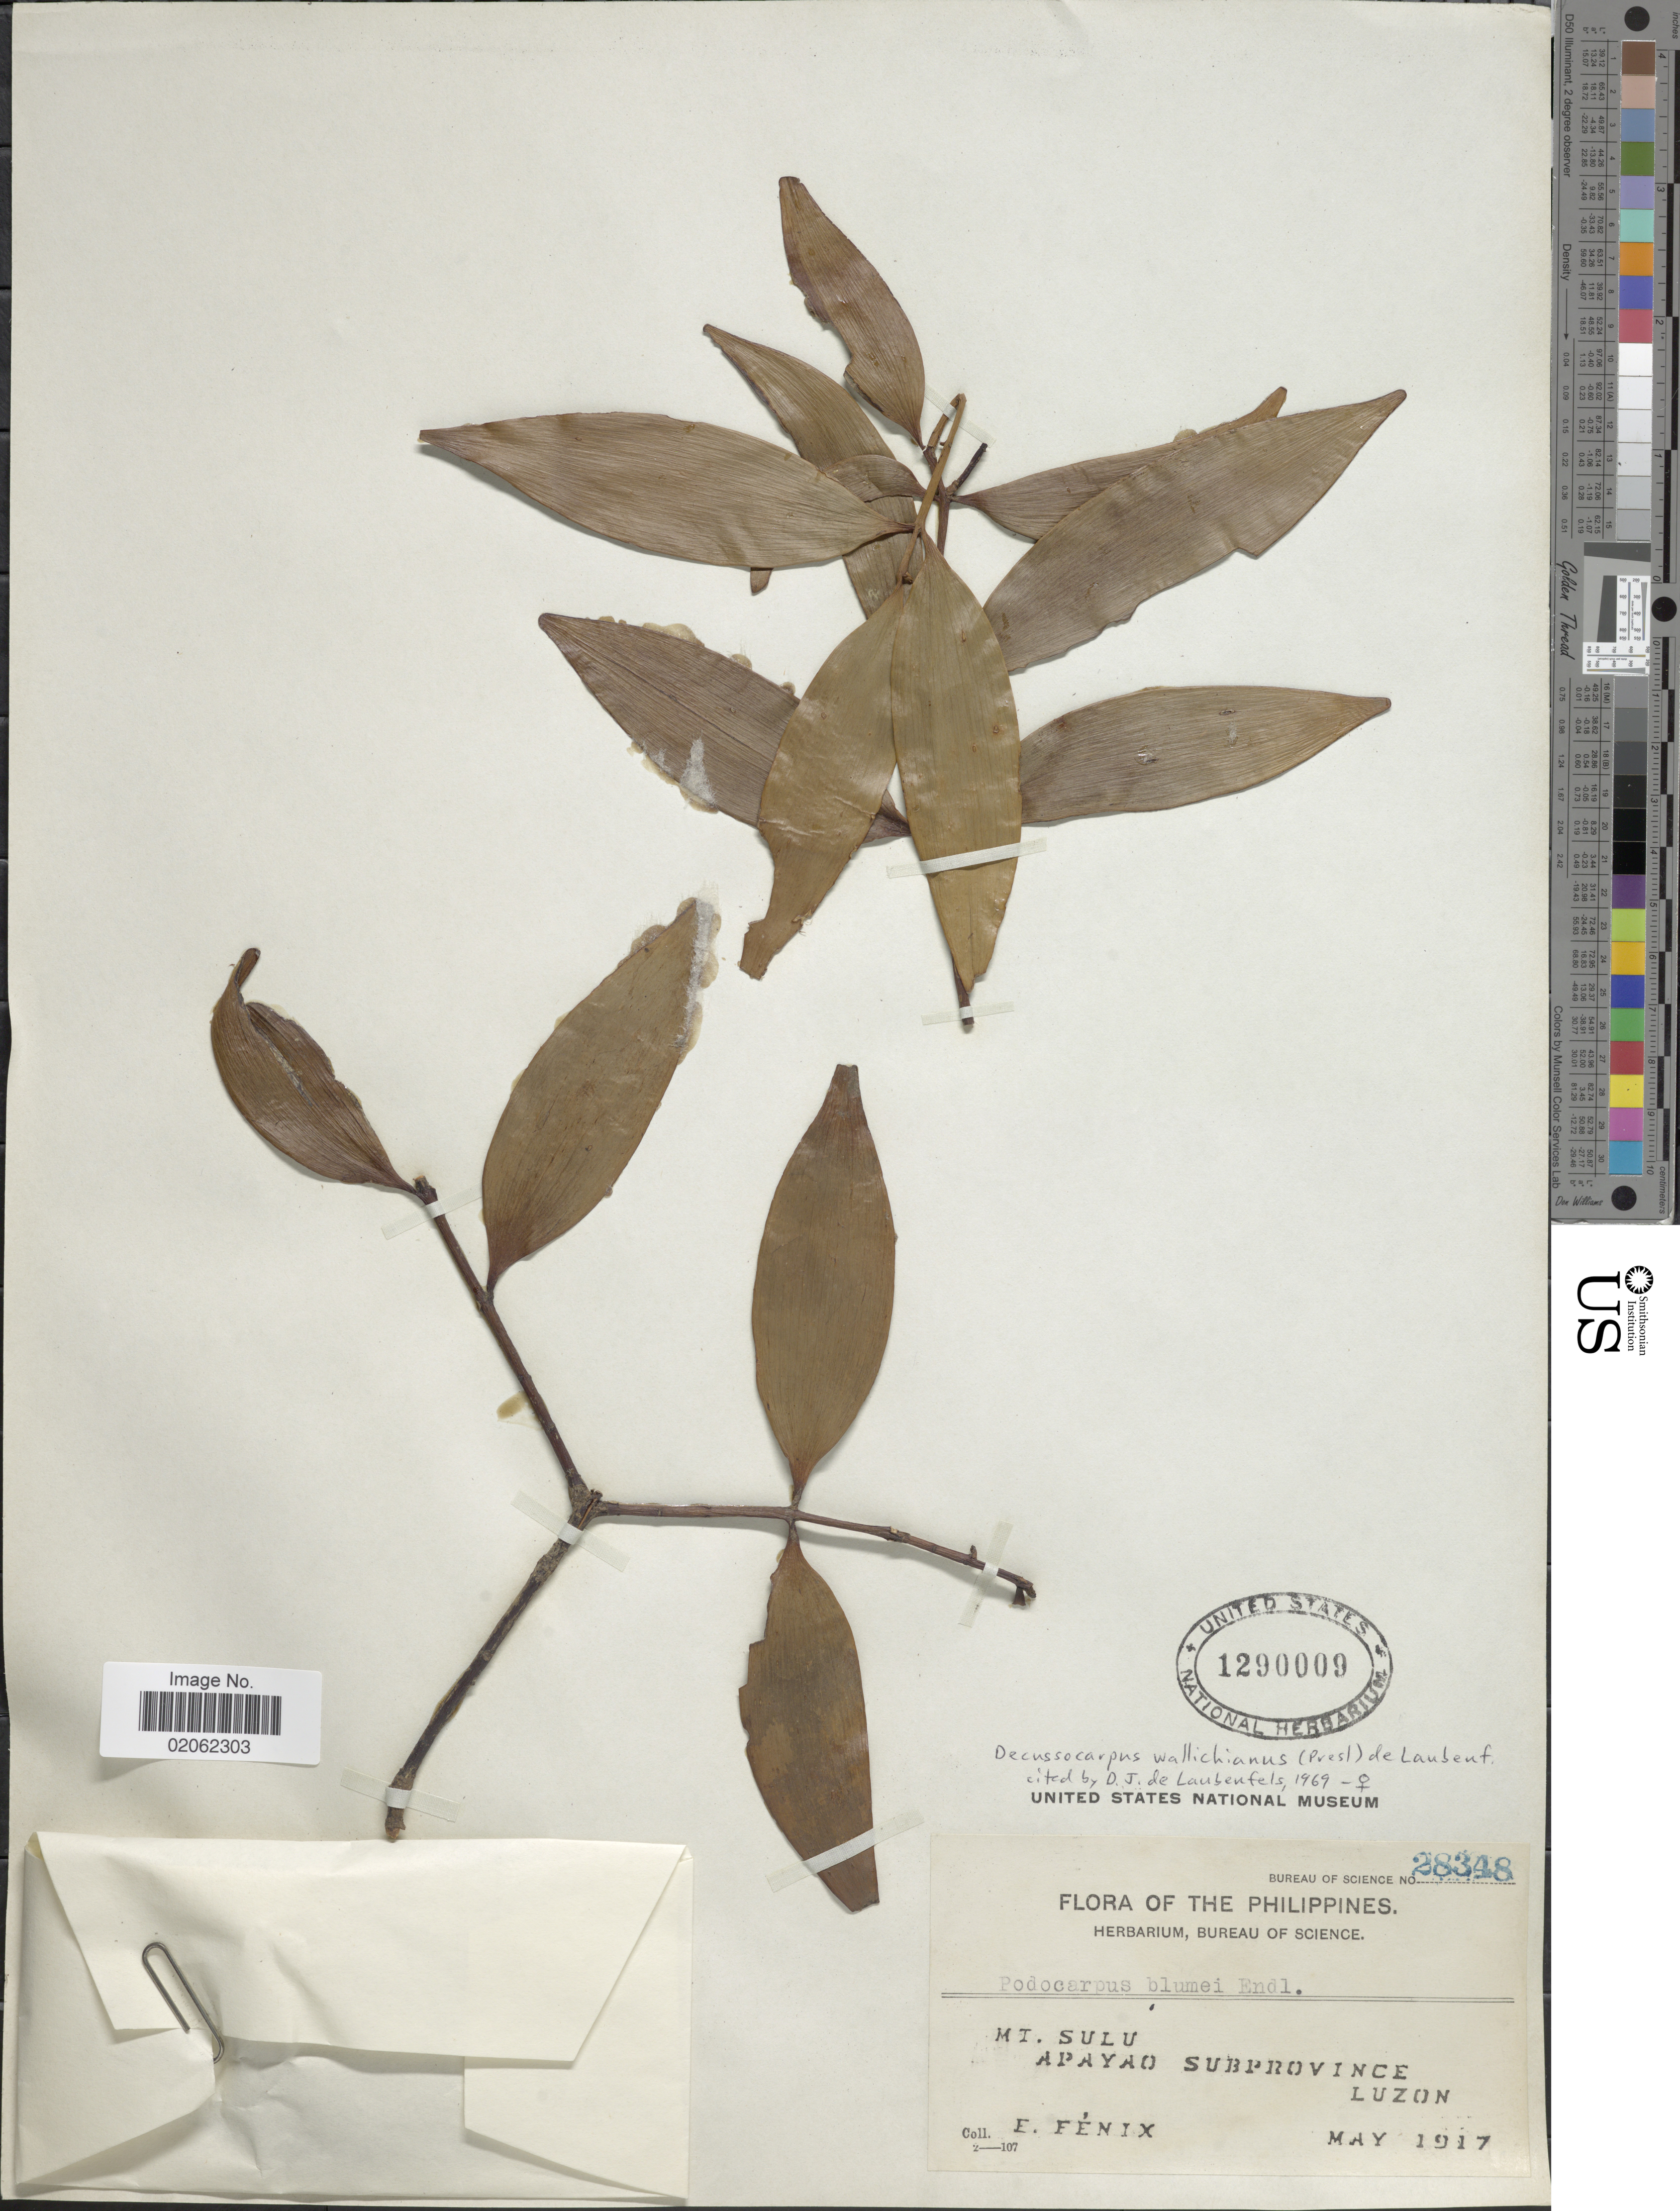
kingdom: Plantae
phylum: Tracheophyta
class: Pinopsida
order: Pinales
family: Podocarpaceae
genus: Decussocarpus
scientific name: Decussocarpus wallichianus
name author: (C. Presl) de Laub.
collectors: E. Fénix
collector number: Bureau of Science 28348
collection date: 1917-05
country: Philippines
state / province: Muslim Mindanao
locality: Mt Sulu, Apayao Subprovince, Luzon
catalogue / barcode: US 1290009